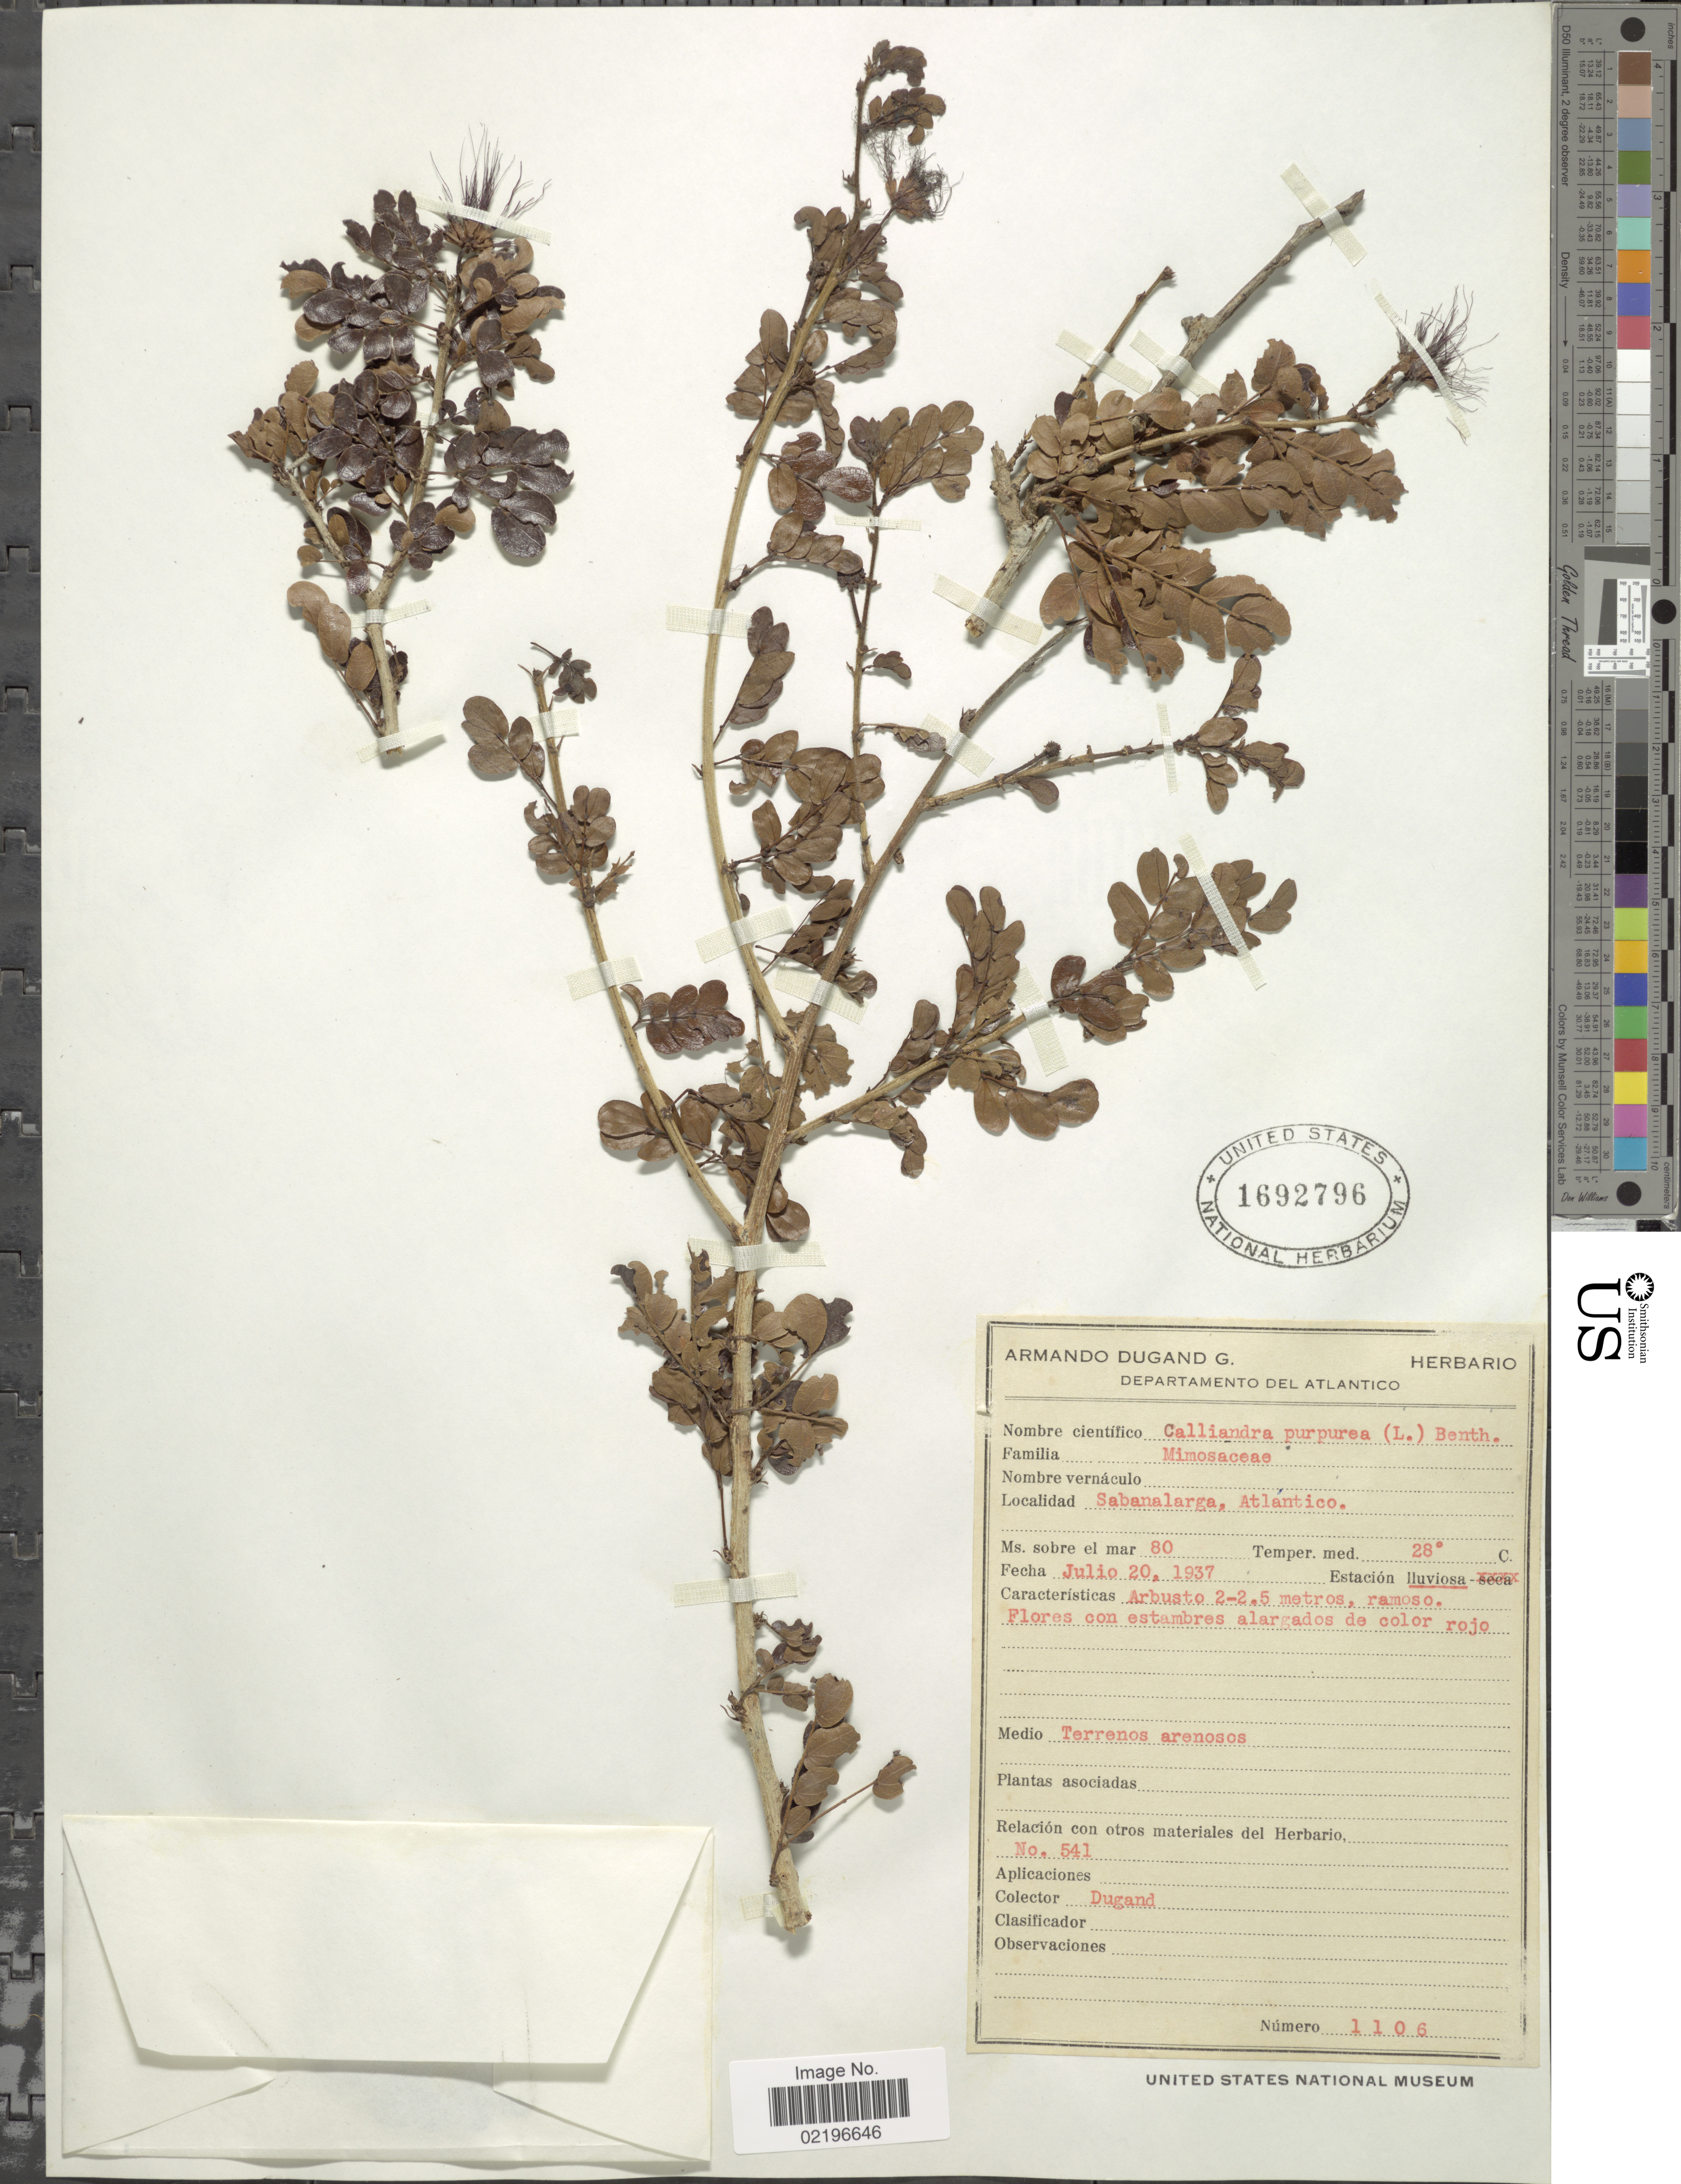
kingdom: Plantae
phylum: Tracheophyta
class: Magnoliopsida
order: Fabales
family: Fabaceae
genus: Calliandra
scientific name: Calliandra purpurea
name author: (L.) Benth.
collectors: A. Dugand G.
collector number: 541/1106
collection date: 1937-07-20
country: Colombia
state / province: Atlántico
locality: Sabanalarga.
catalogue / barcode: US 1692796